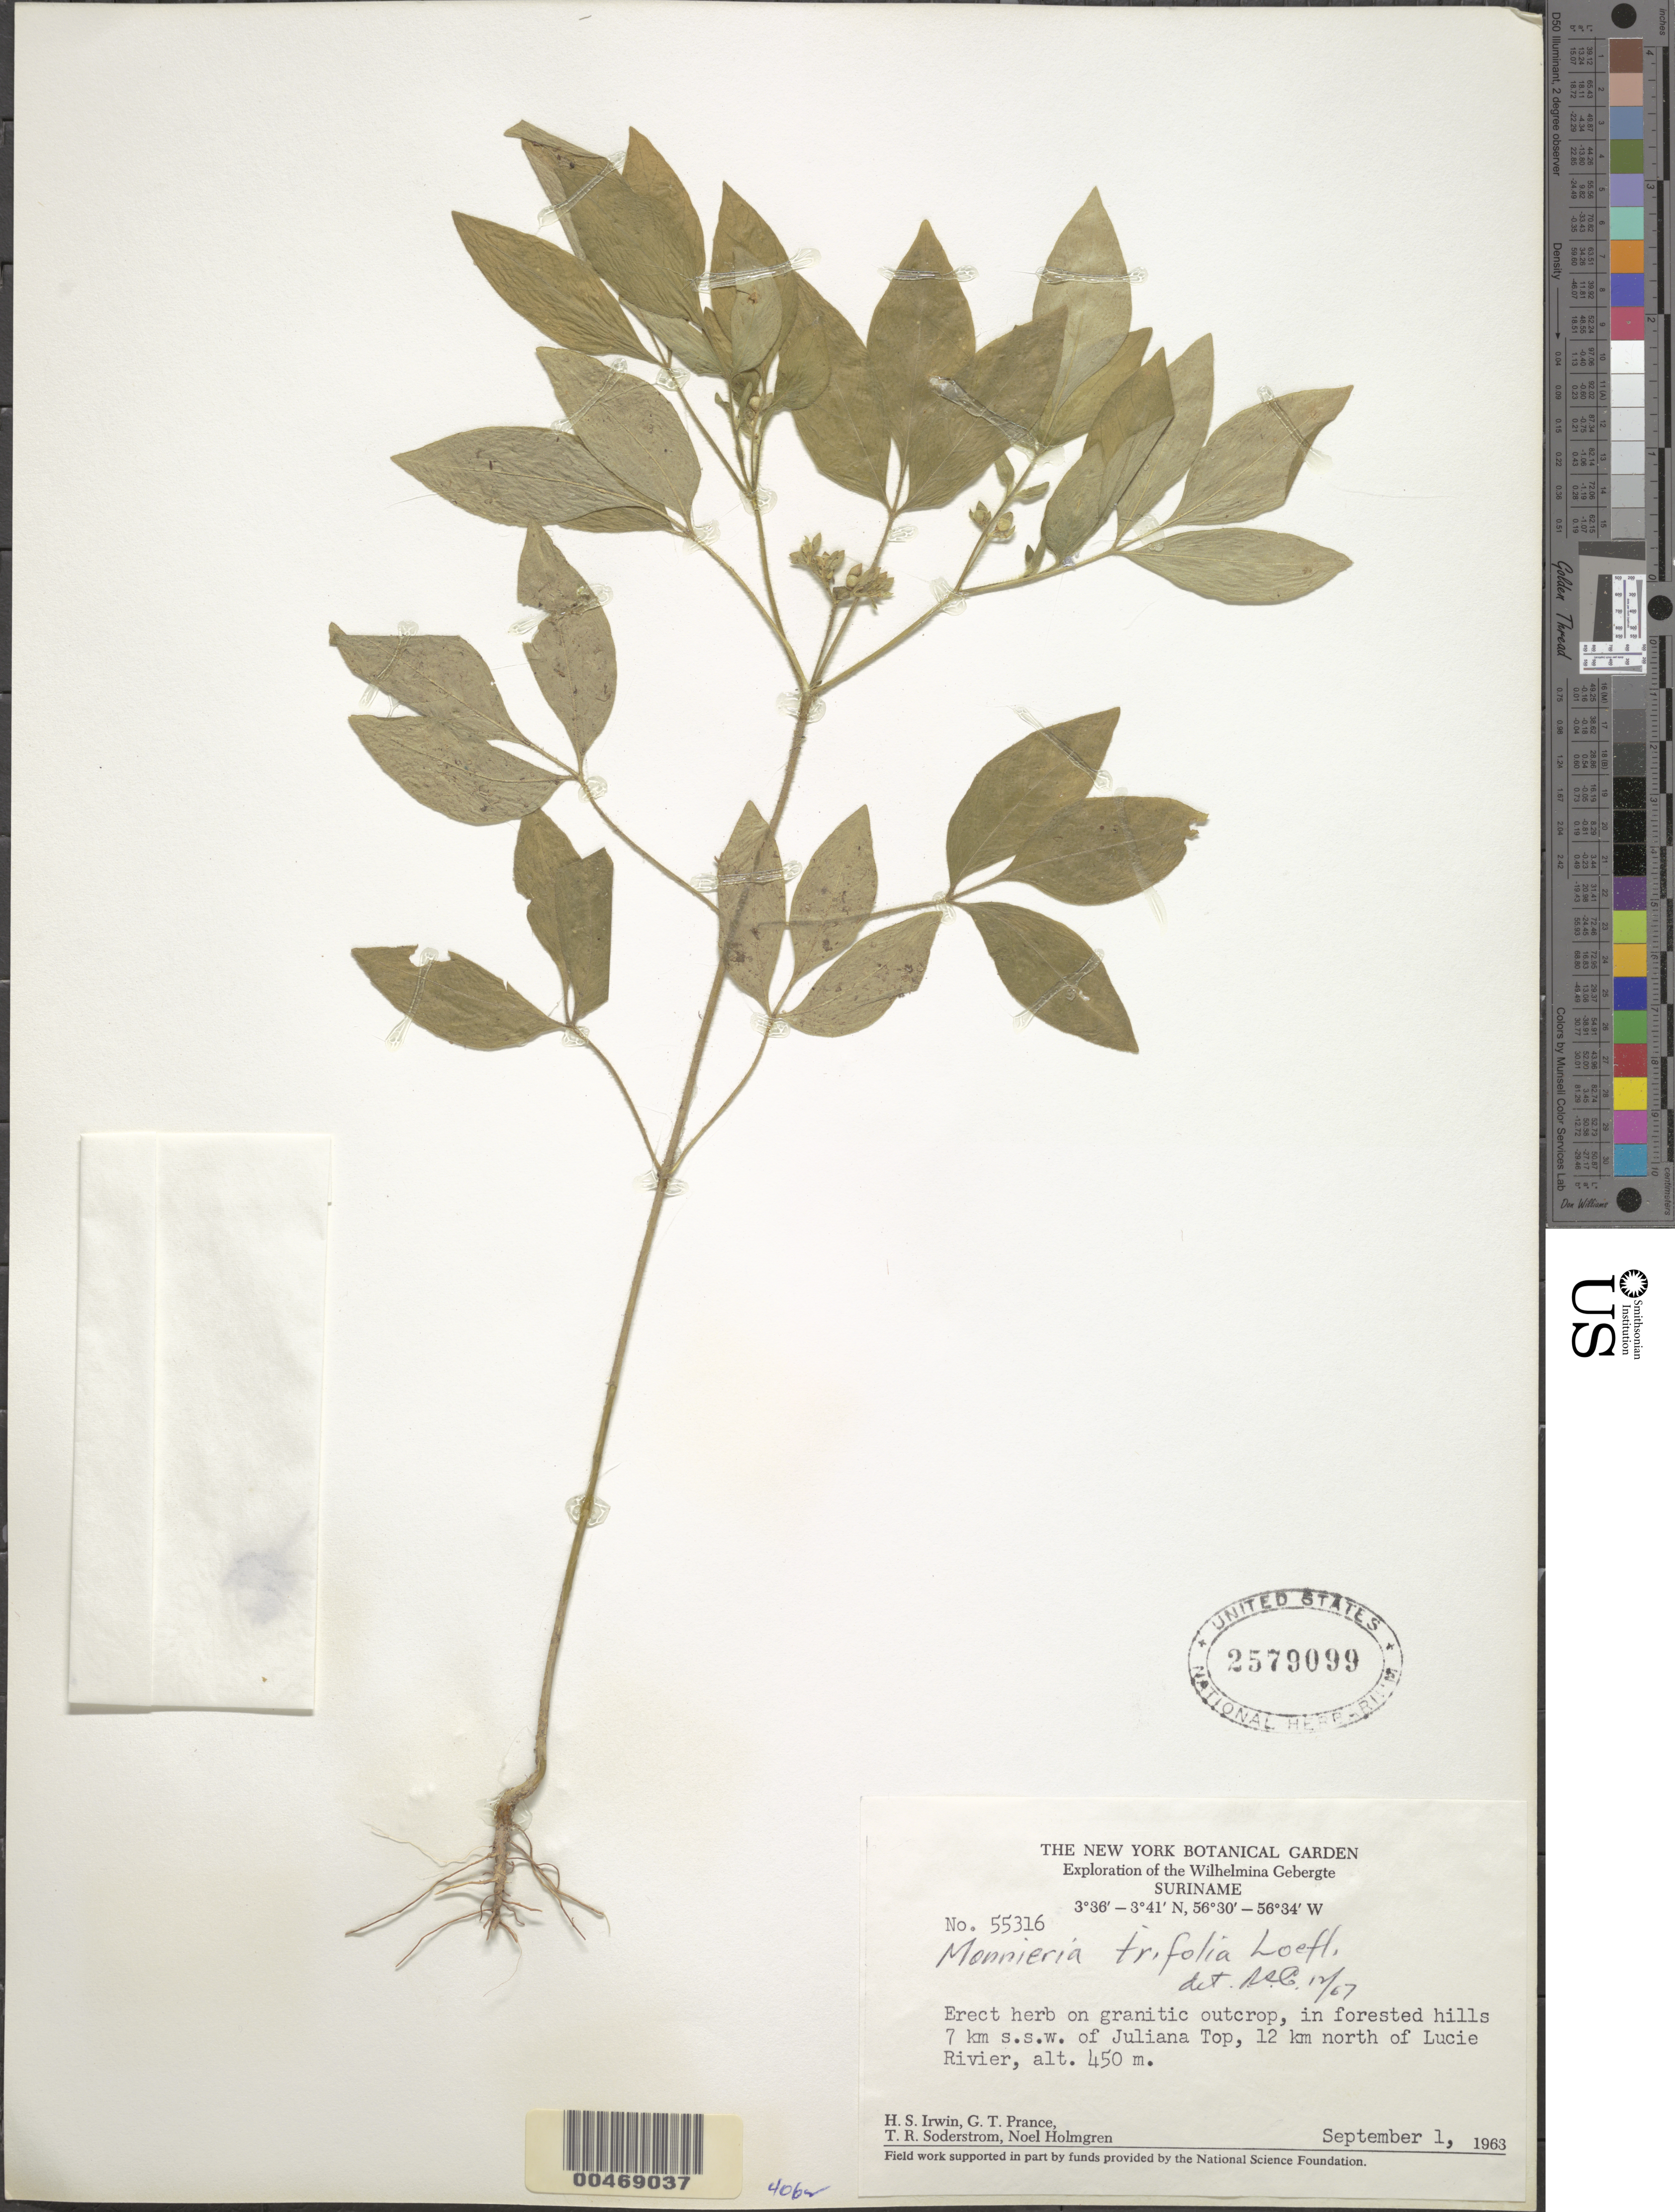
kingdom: Plantae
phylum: Tracheophyta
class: Magnoliopsida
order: Sapindales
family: Rutaceae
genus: Ertela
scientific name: Ertela trifolia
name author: (L.) Kuntze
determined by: Strong, Mark T., (BOT), Smithsonian Institution - National Museum of Natural History (UNITED STATES)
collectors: H. Irwin, G. T. Prance, T. R. Soderstrom & N. H. Holmgren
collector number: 55316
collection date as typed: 1-Sep-63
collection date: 1963-09-01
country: Suriname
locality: Juliana Top, 7 km SSW of, 12 km N of Lucie R., Wilhelmina Gebergte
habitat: Granite outcrop in forested hills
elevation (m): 450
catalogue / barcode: US 2579099